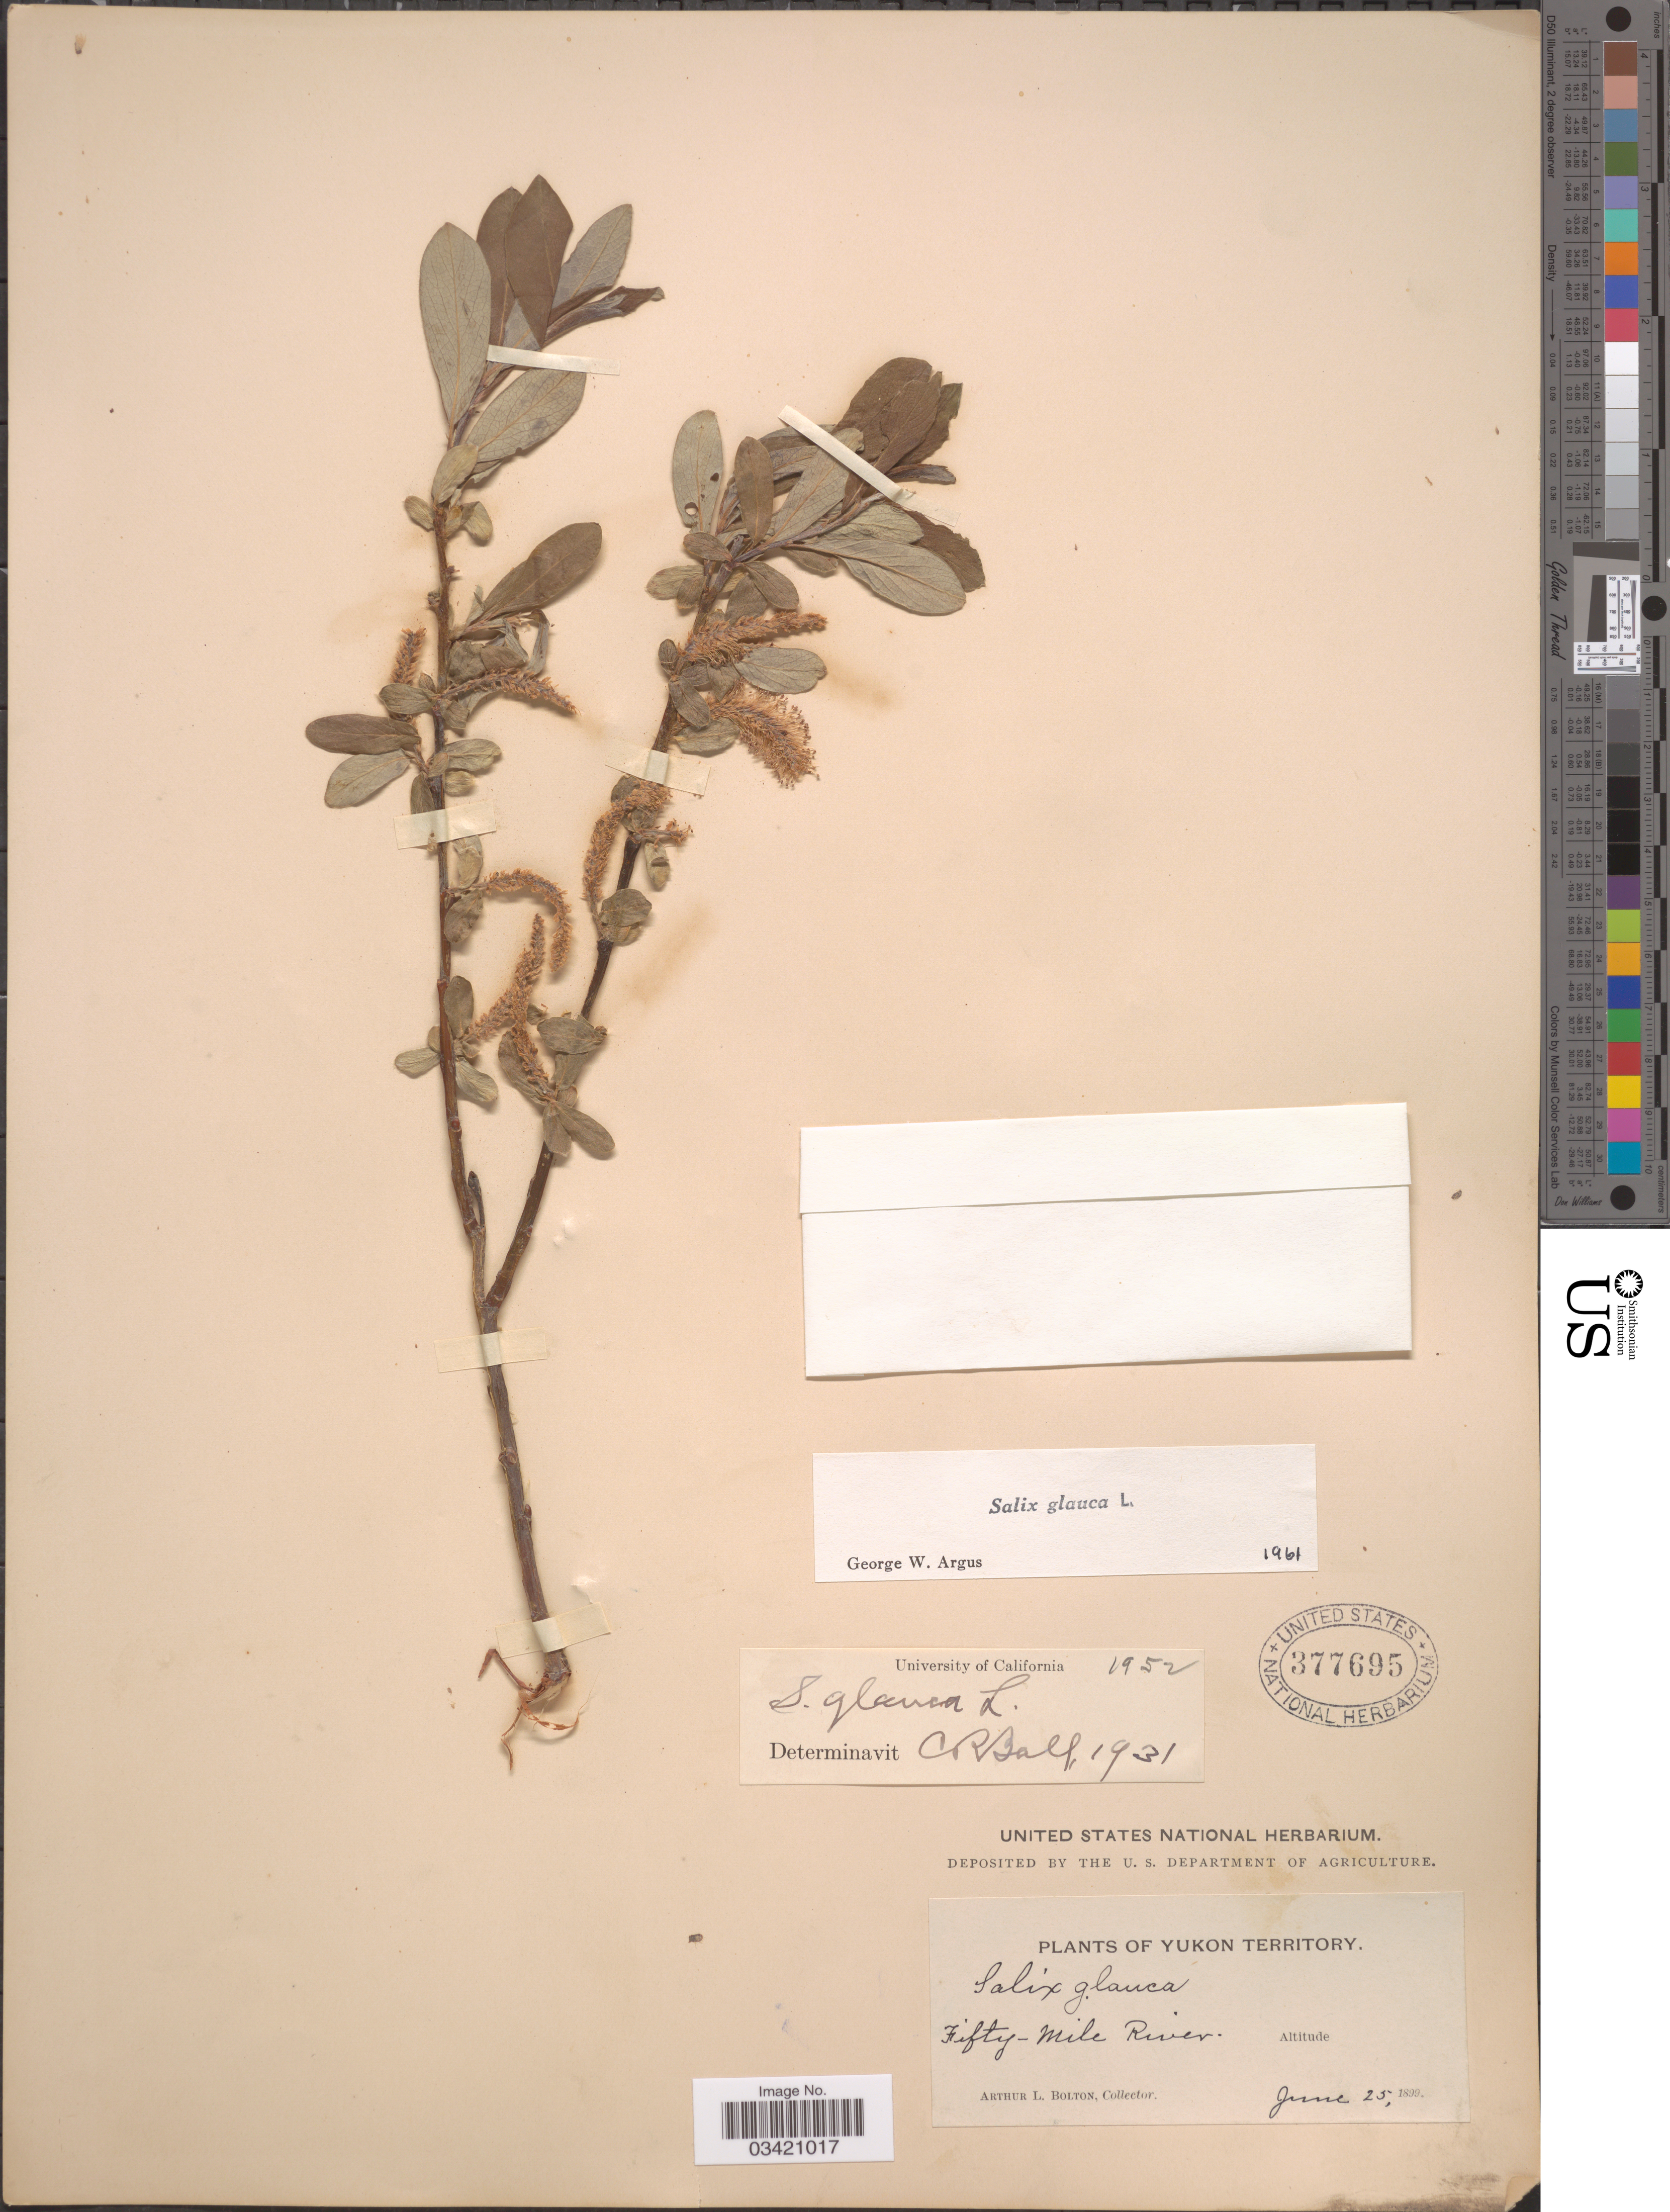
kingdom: Plantae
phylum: Tracheophyta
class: Magnoliopsida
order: Malpighiales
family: Salicaceae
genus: Salix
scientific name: Salix glauca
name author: L.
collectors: A. Bolton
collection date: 1899-06-25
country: Canada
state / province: Yukon Territory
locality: Fifty-Mile River.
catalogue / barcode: US 377695